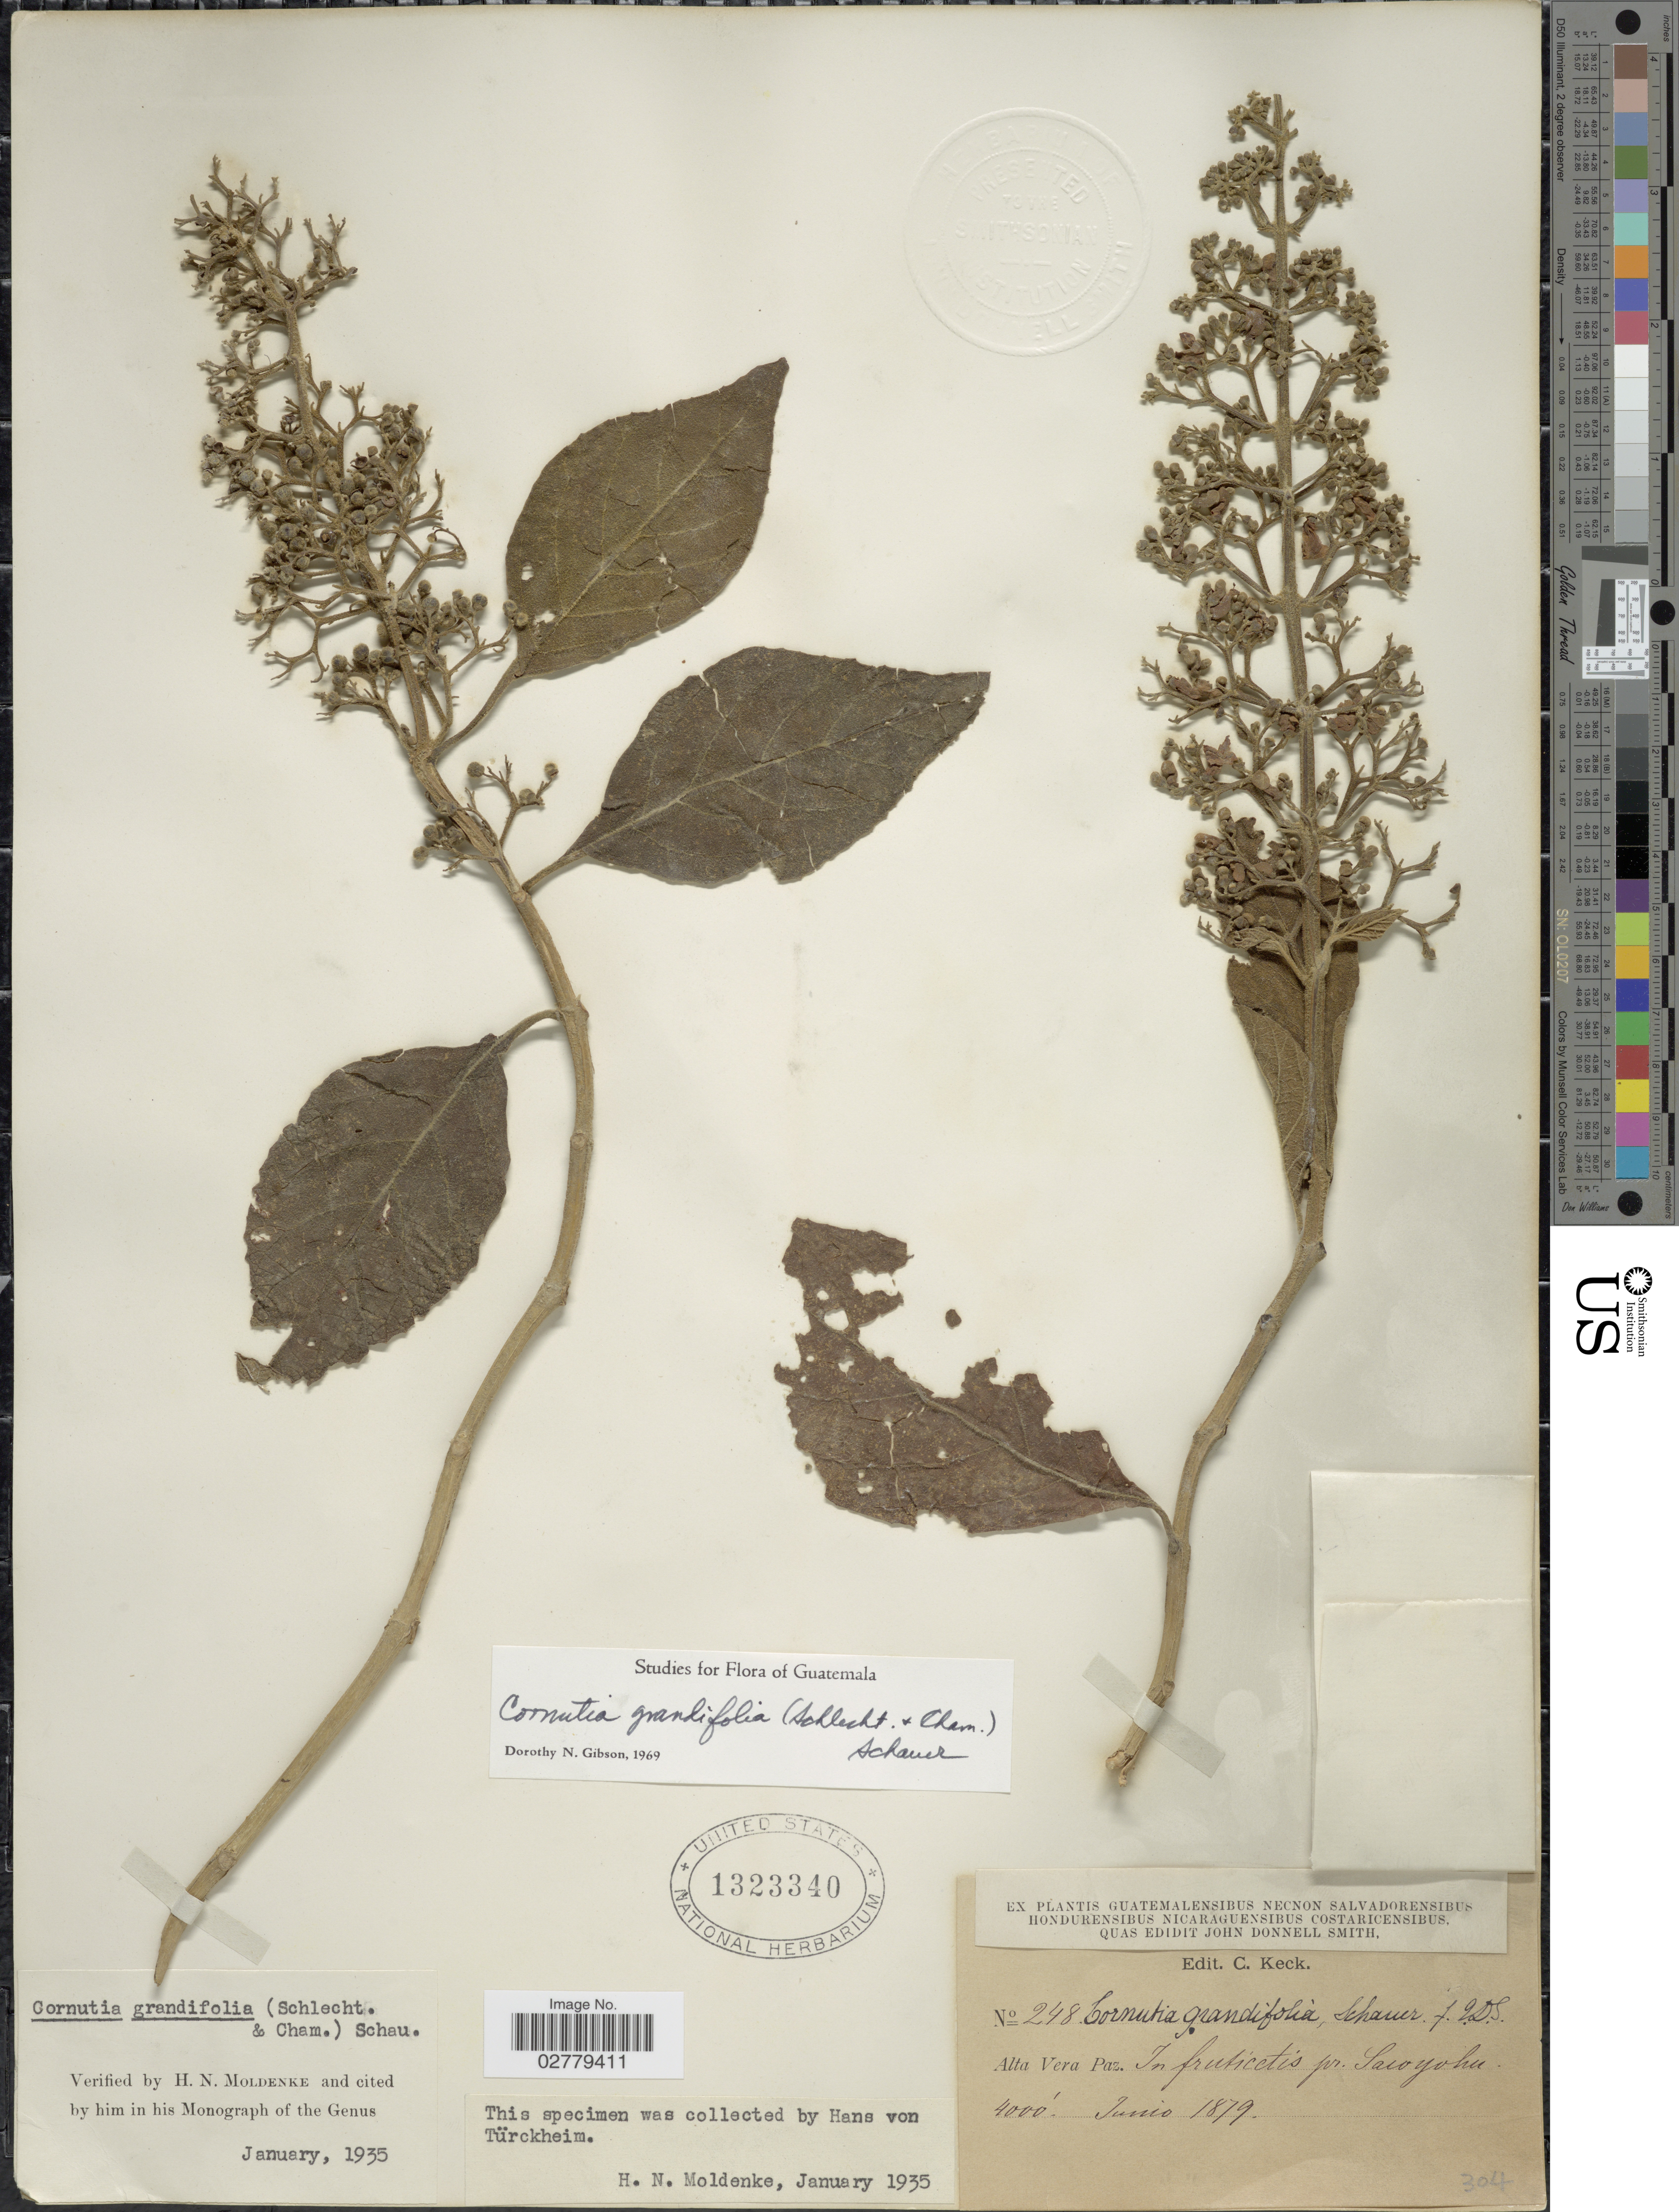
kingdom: Plantae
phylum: Tracheophyta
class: Magnoliopsida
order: Lamiales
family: Lamiaceae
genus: Cornutia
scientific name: Cornutia grandifolia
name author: (Cham. & Schltdl.) Schauer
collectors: J. Donnell Smith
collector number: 248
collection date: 1879-06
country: Guatemala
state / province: Alta Verapaz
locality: In fruticetis pr. Savoyohu.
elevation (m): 1219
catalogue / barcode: US 1323340